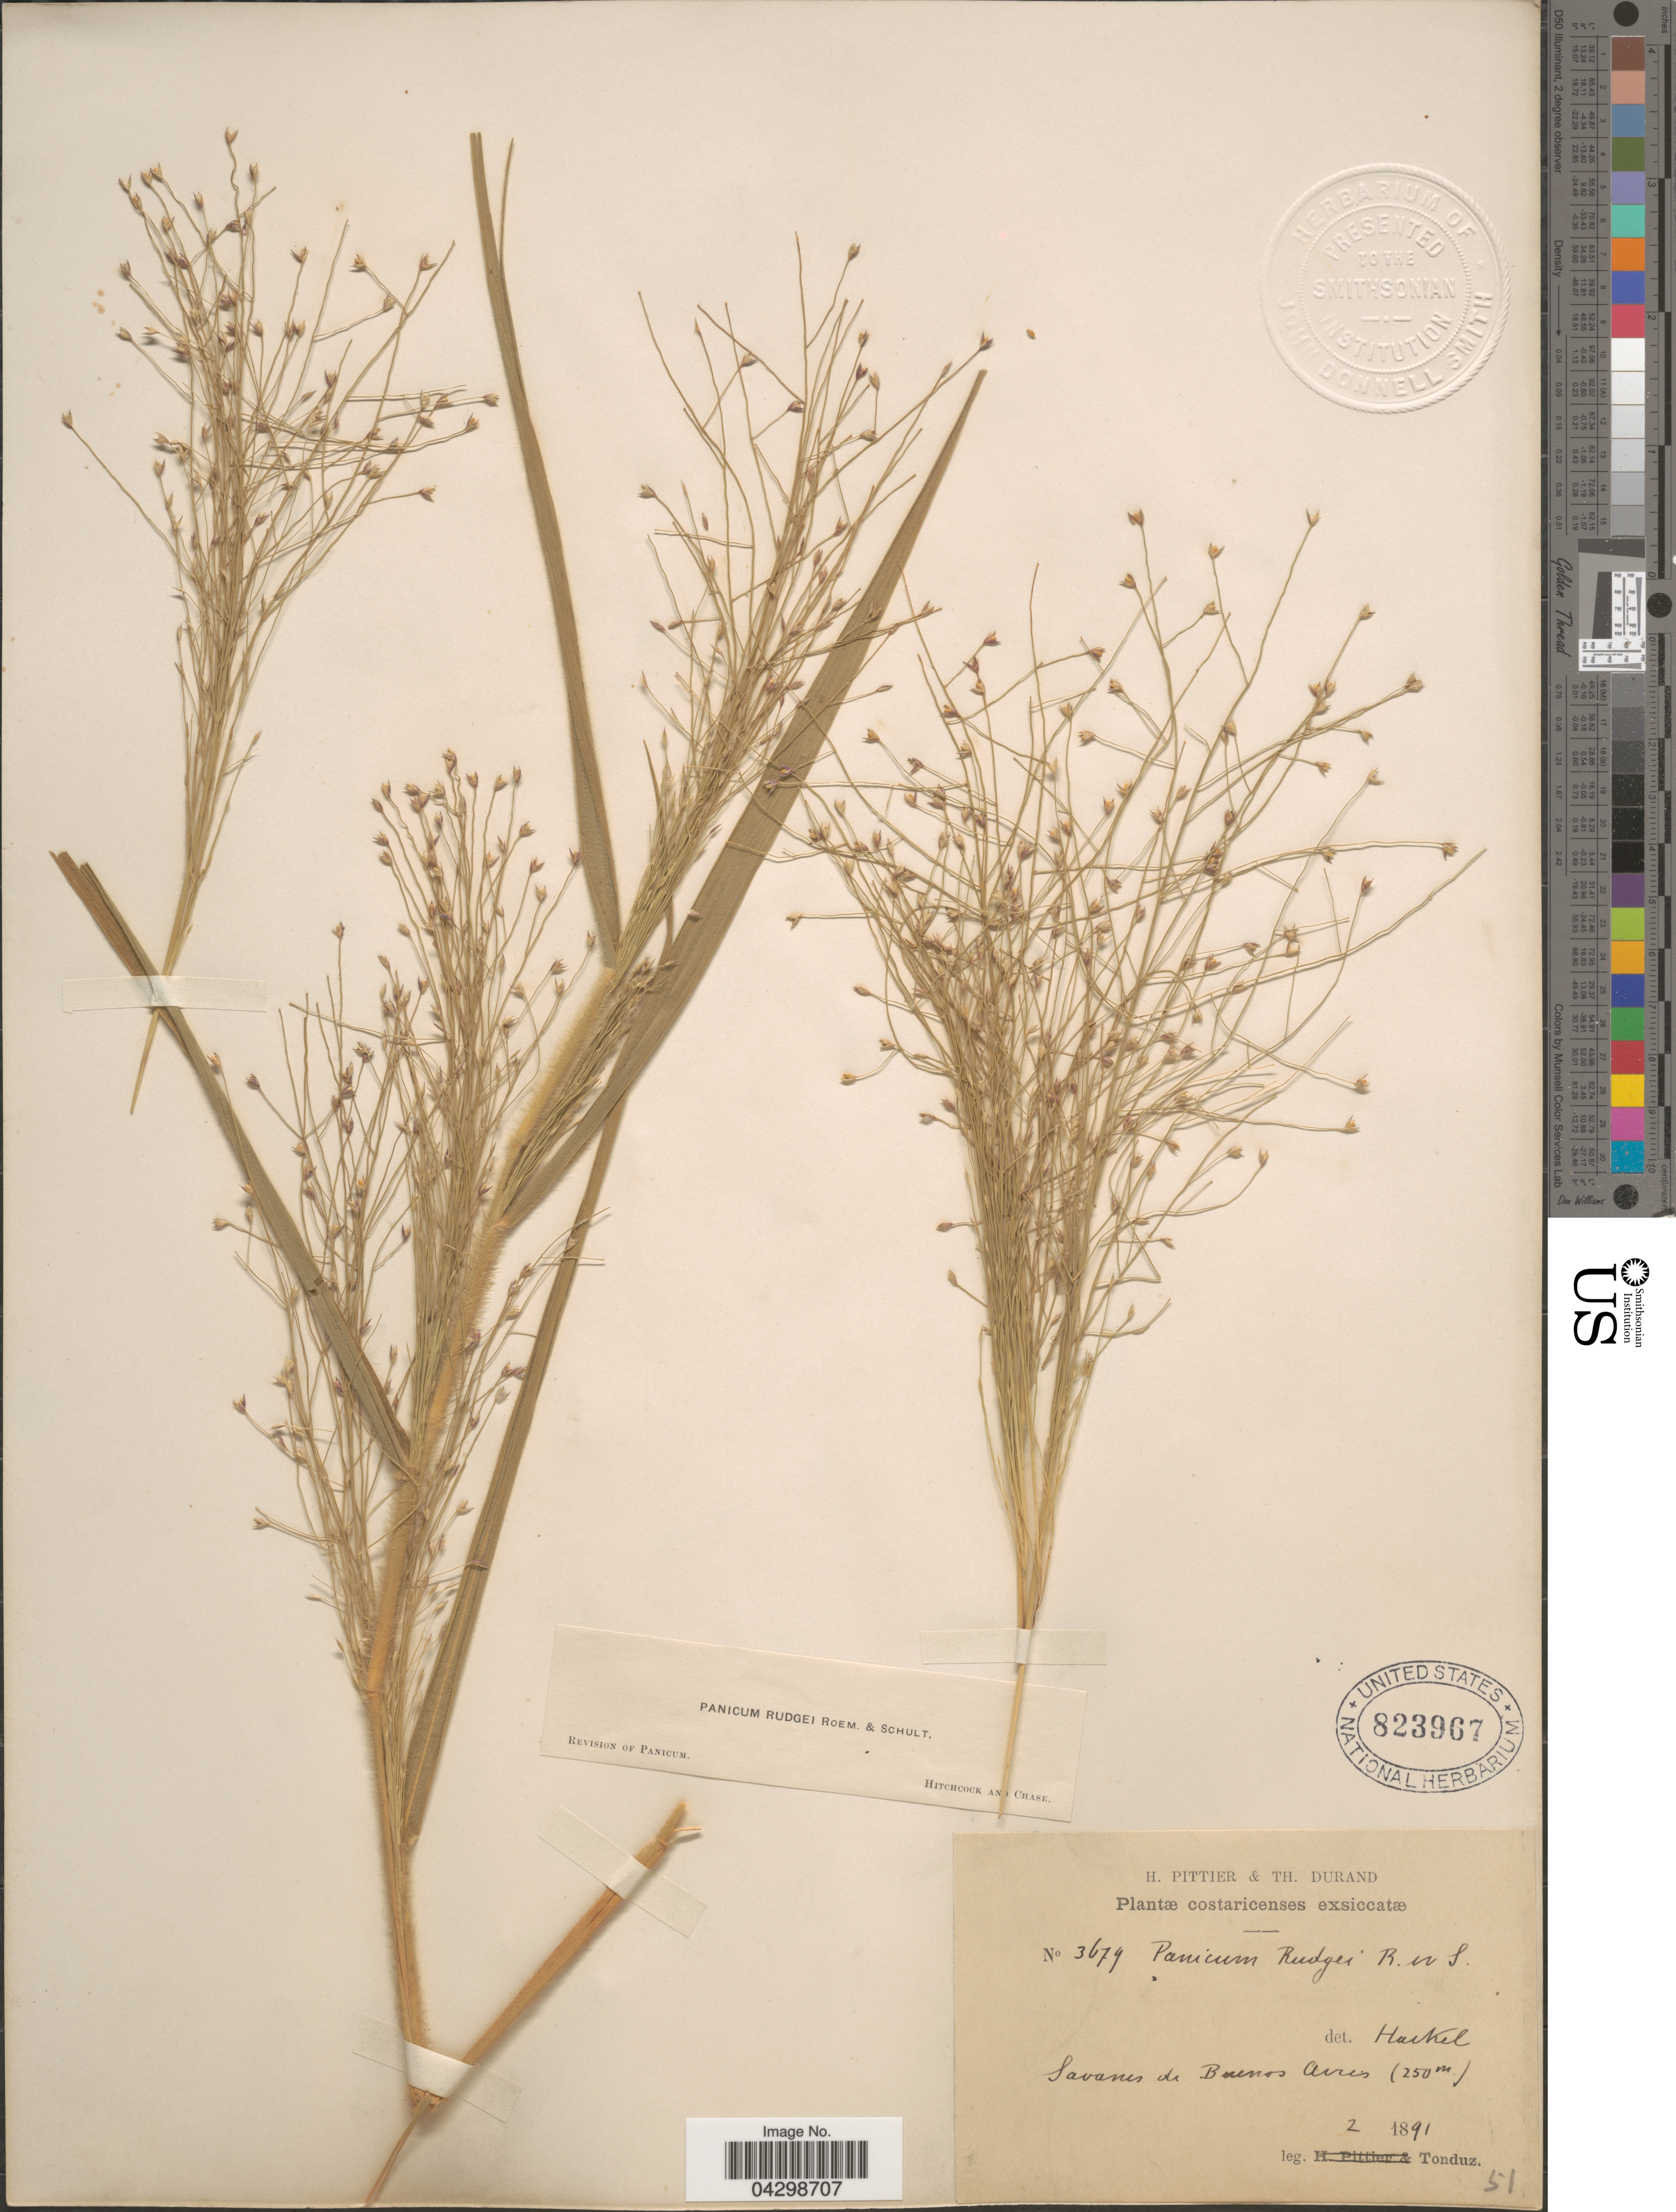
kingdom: Plantae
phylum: Tracheophyta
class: Liliopsida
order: Poales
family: Poaceae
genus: Panicum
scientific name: Panicum rudgei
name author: Roem. & Schult.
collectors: Tonduz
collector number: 3679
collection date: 1891-02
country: Costa Rica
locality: Costaricenses. Savanes de Buenos Aires.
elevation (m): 250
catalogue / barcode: US 823967